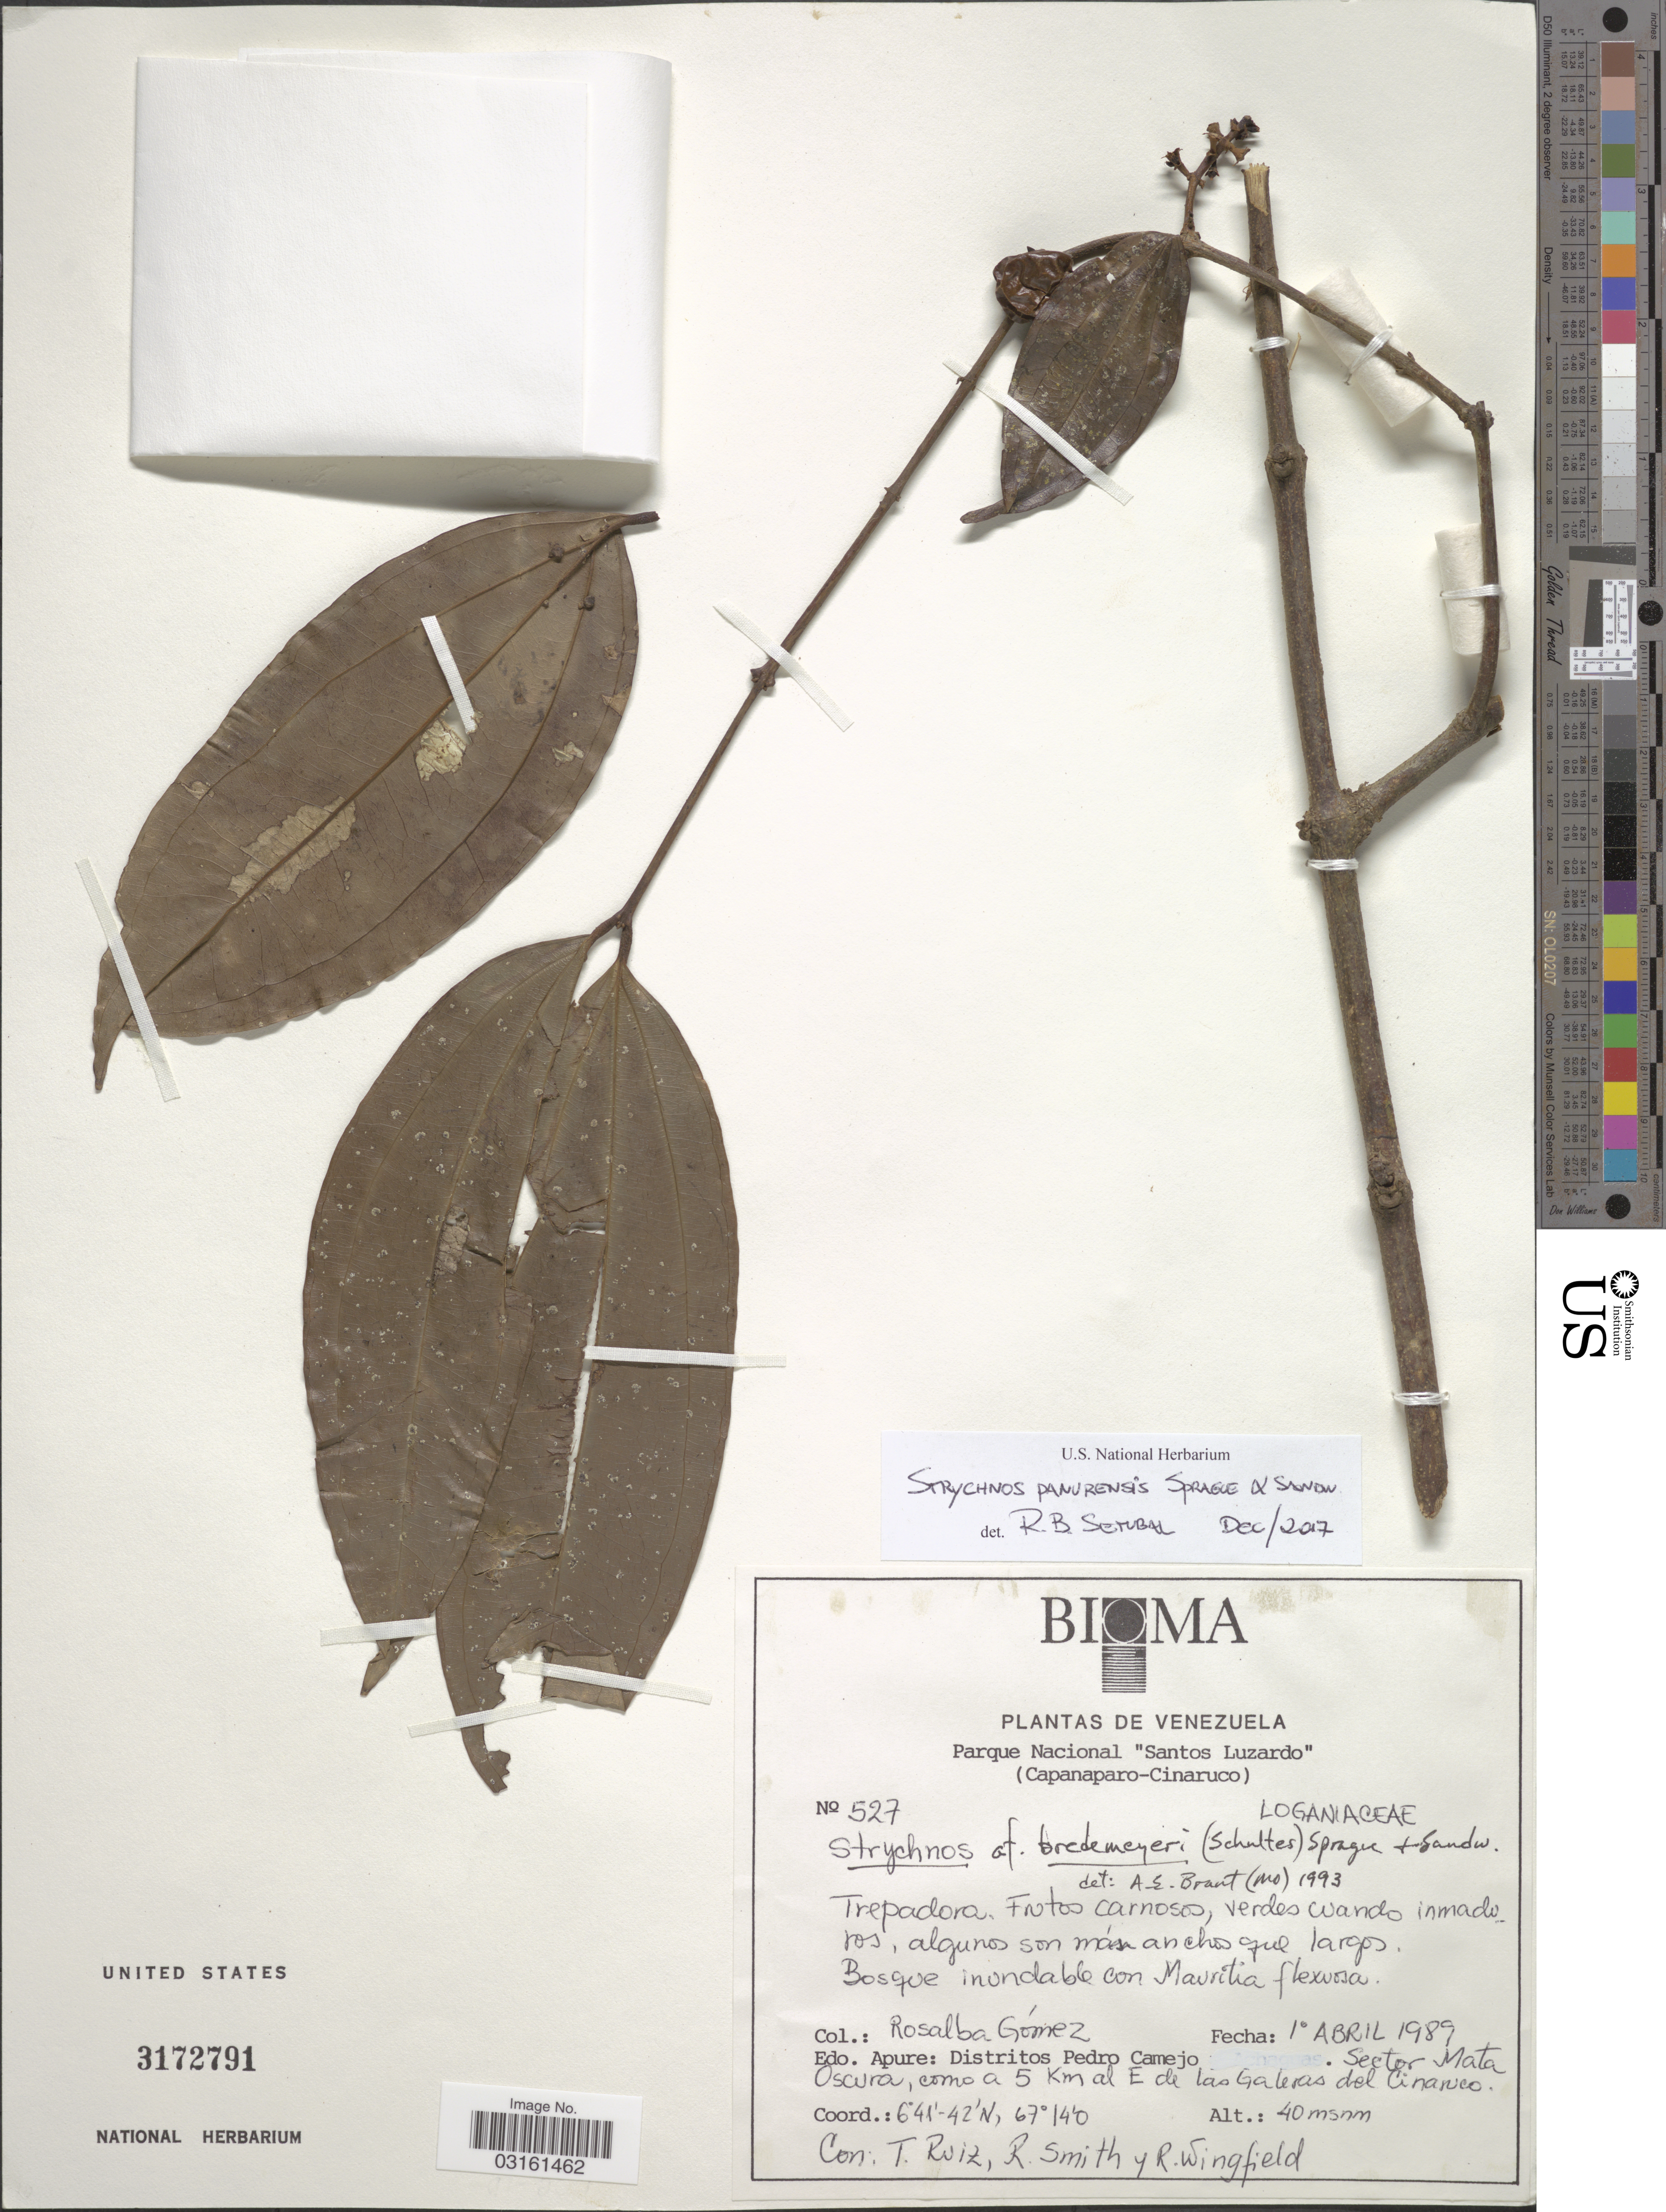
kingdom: Plantae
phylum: Tracheophyta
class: Magnoliopsida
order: Gentianales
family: Loganiaceae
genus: Strychnos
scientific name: Strychnos panurensis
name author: Sprague & Sandwith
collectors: R. Gómez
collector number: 527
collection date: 1989-04-01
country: Venezuela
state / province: Apure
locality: Distritos Pedro Camejo. Oscura, como a 5 Km al E de las Galeras del Cinaruco.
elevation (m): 40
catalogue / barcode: US 3172791